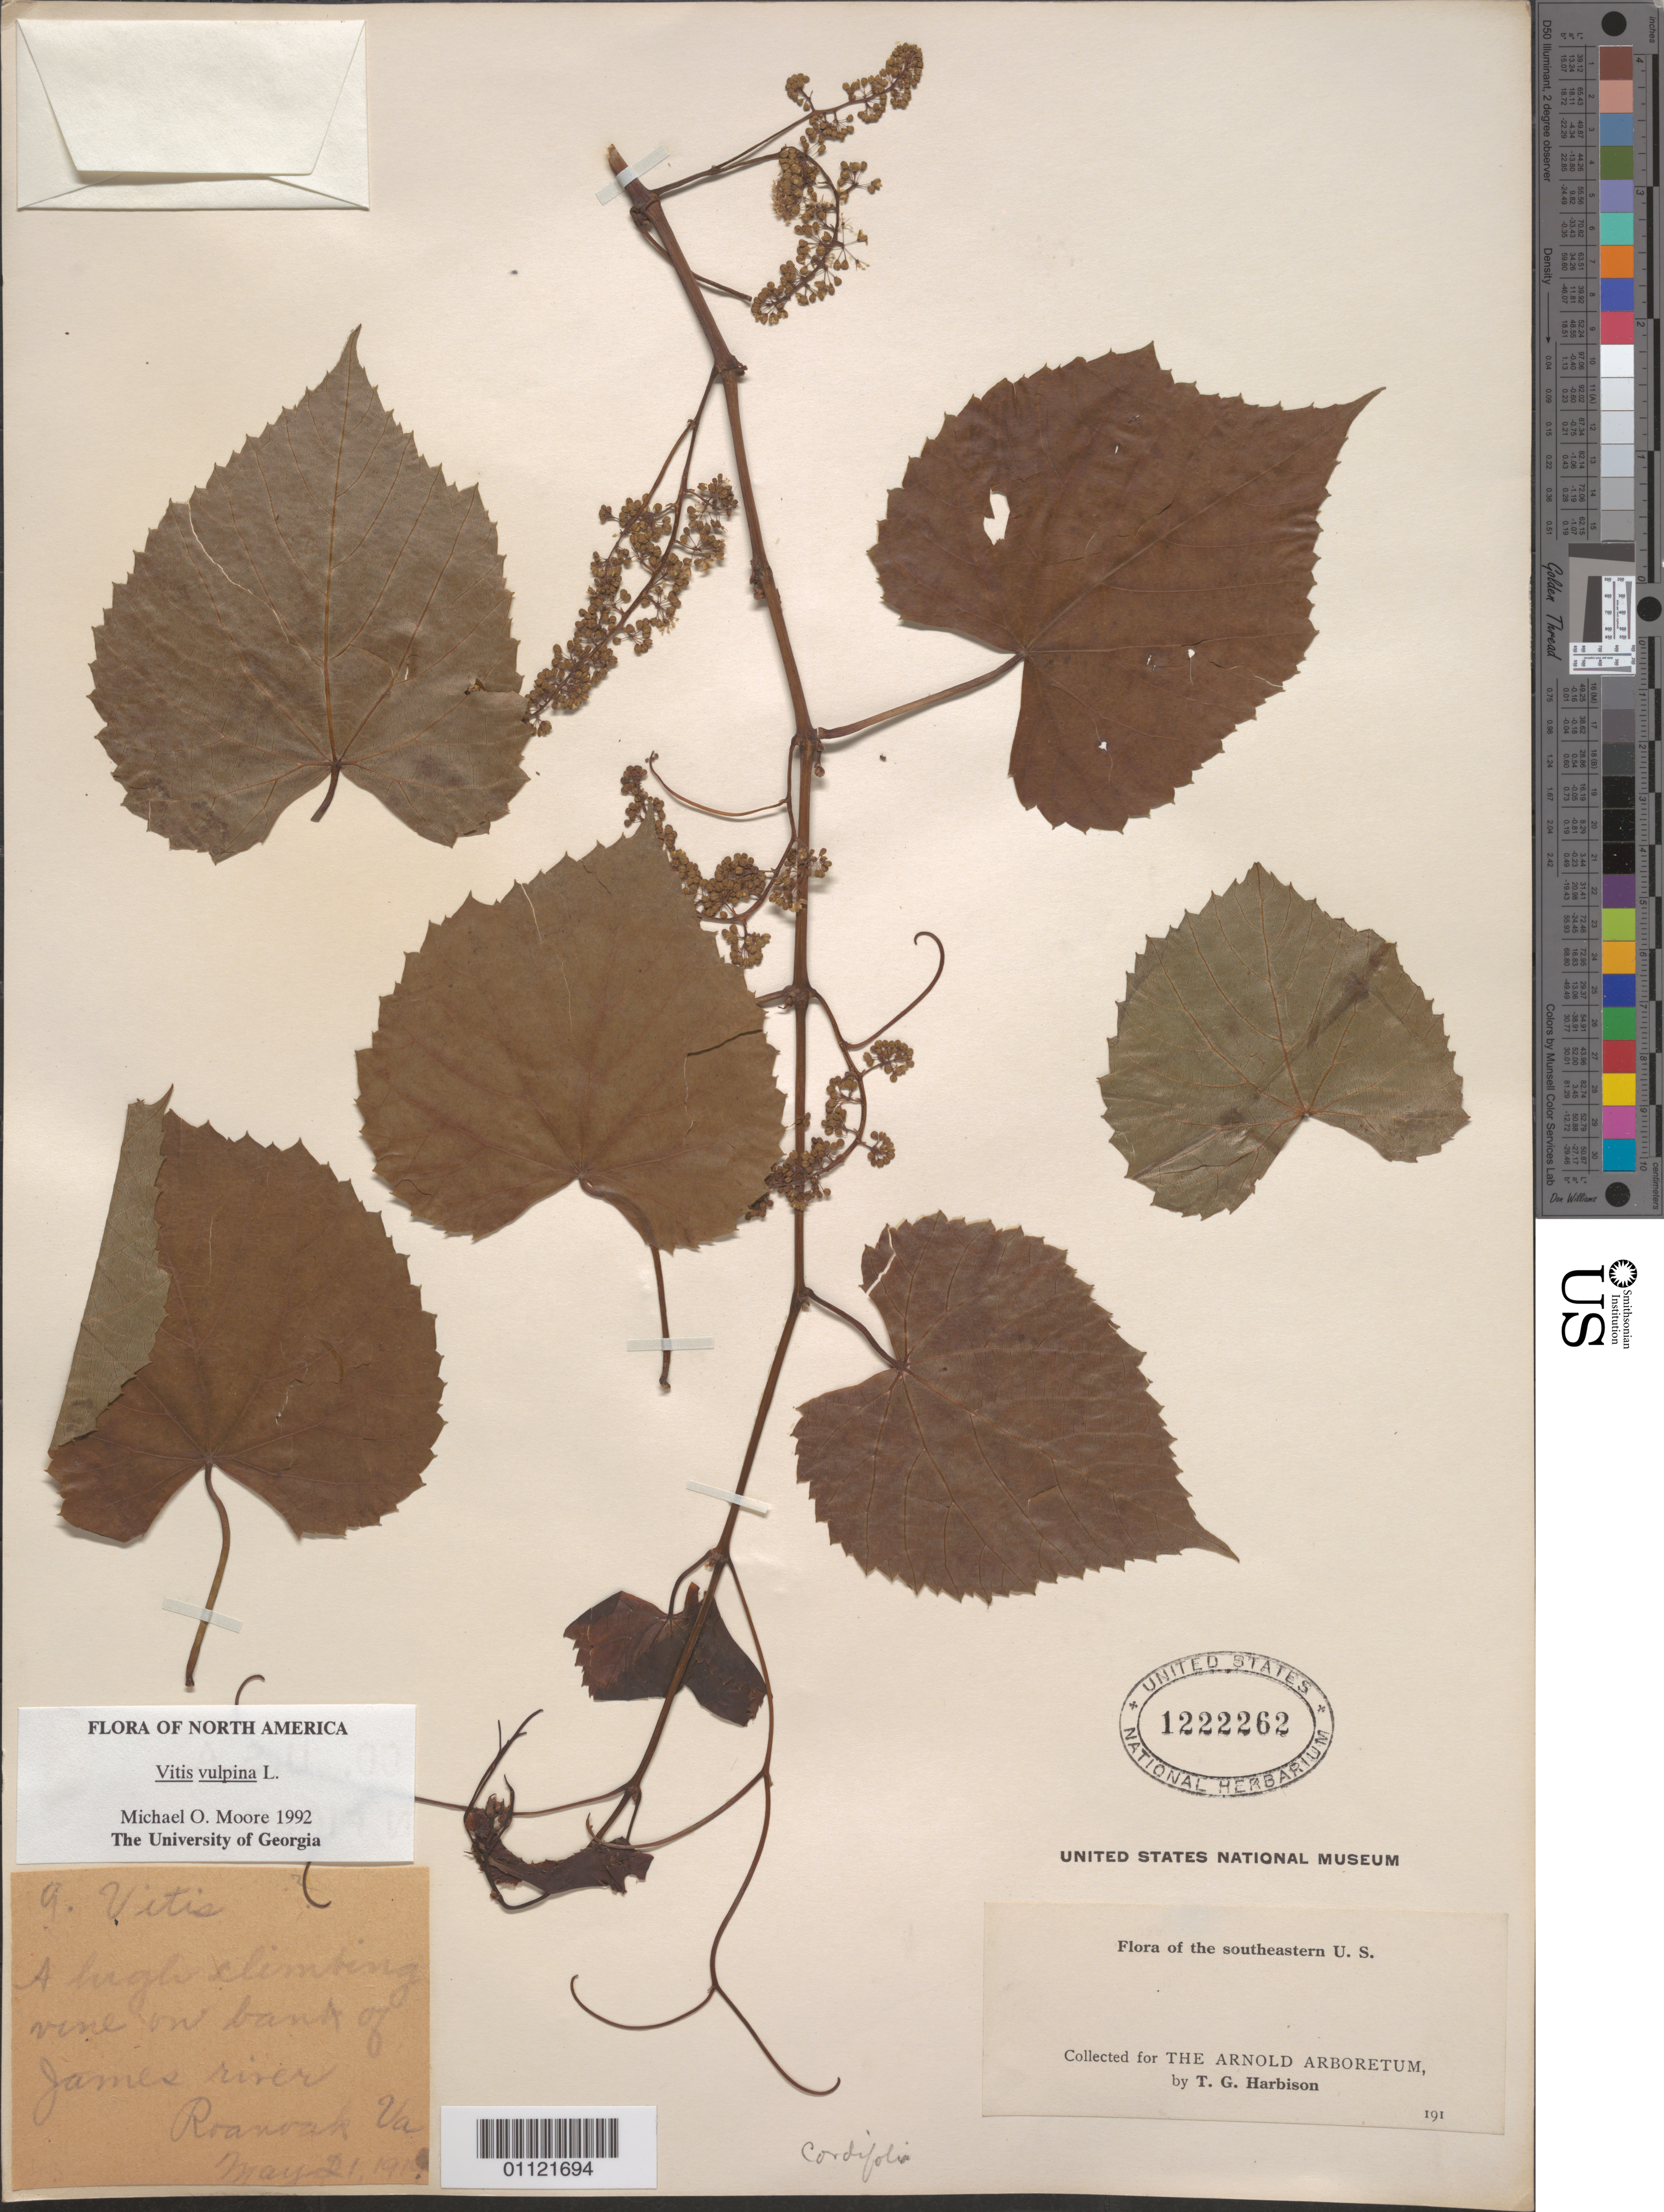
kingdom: Plantae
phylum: Tracheophyta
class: Magnoliopsida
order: Vitales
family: Vitaceae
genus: Vitis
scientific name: Vitis vulpina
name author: L.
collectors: T. Harbison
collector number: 9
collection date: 1914-05-21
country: United States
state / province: Virginia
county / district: Halifax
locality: on bank of James River, Roanoak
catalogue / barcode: US 1222262